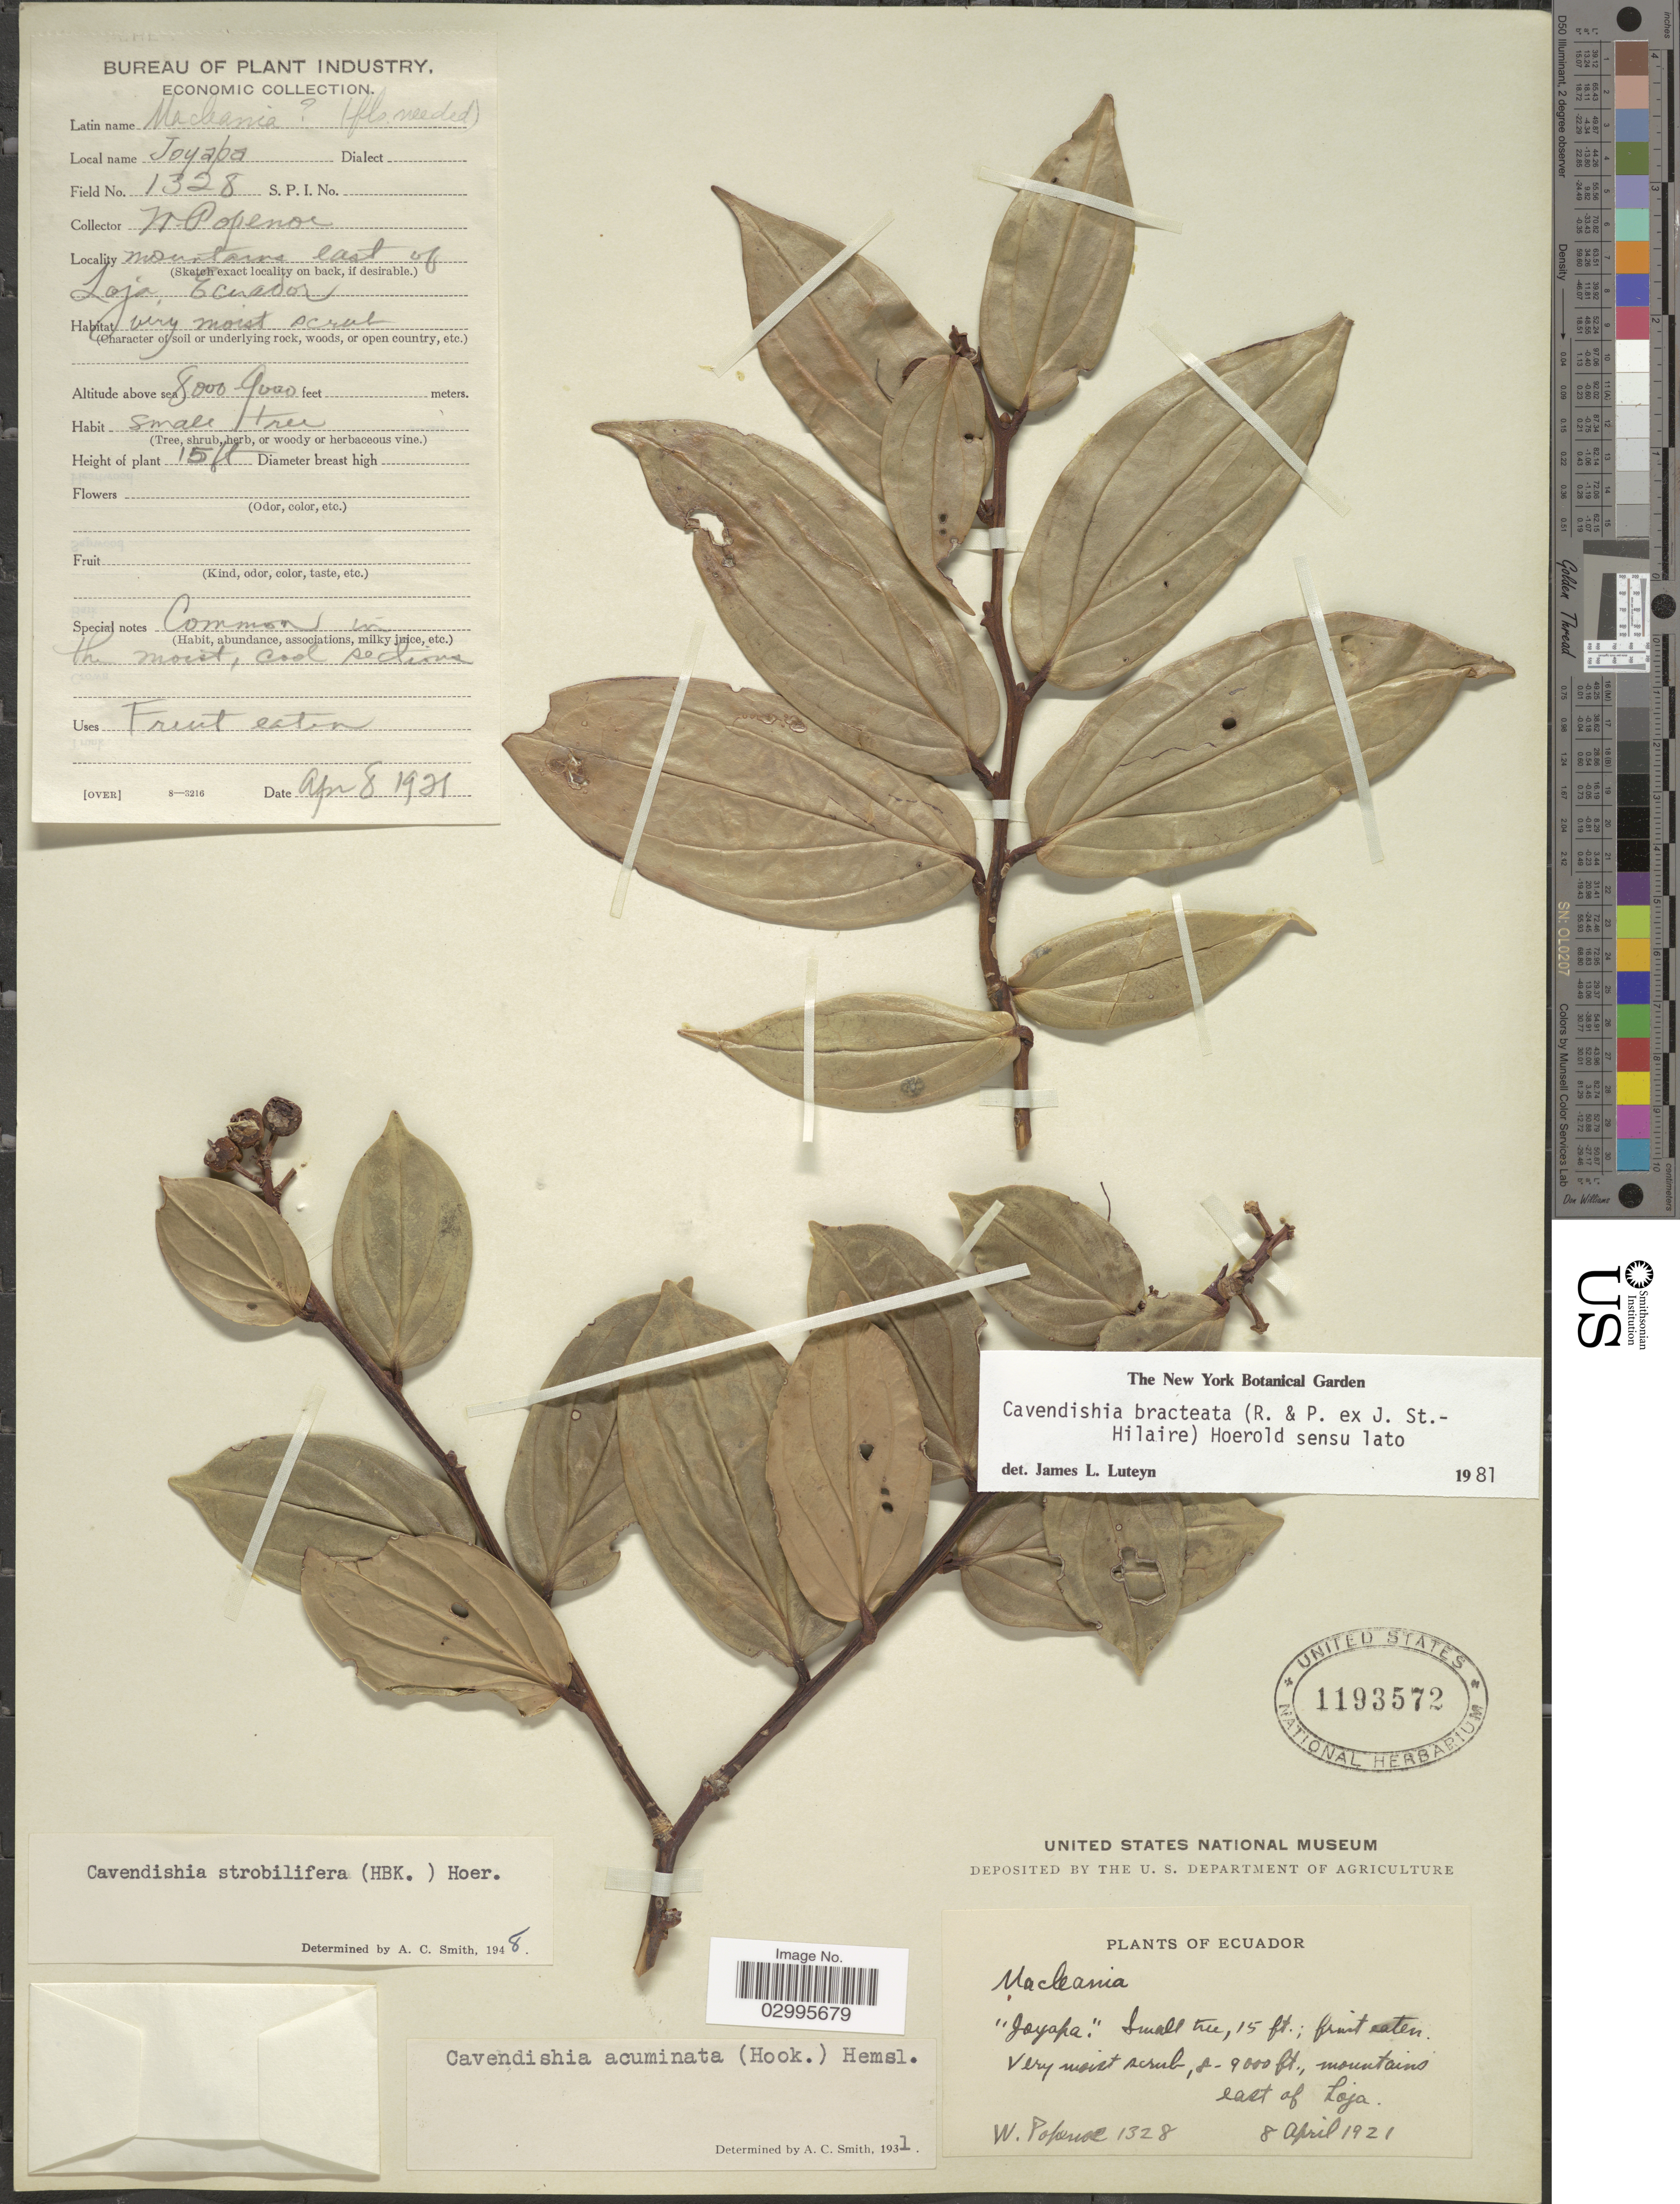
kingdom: Plantae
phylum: Tracheophyta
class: Magnoliopsida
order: Ericales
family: Ericaceae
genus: Cavendishia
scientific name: Cavendishia bracteata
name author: (Ruiz & Pav. ex J. St.-Hil.) Hoerold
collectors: W. Popenoe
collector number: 1328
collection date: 1921-04-08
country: Ecuador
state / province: Loja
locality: Mountains east of Loja.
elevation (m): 2438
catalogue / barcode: US 1193572